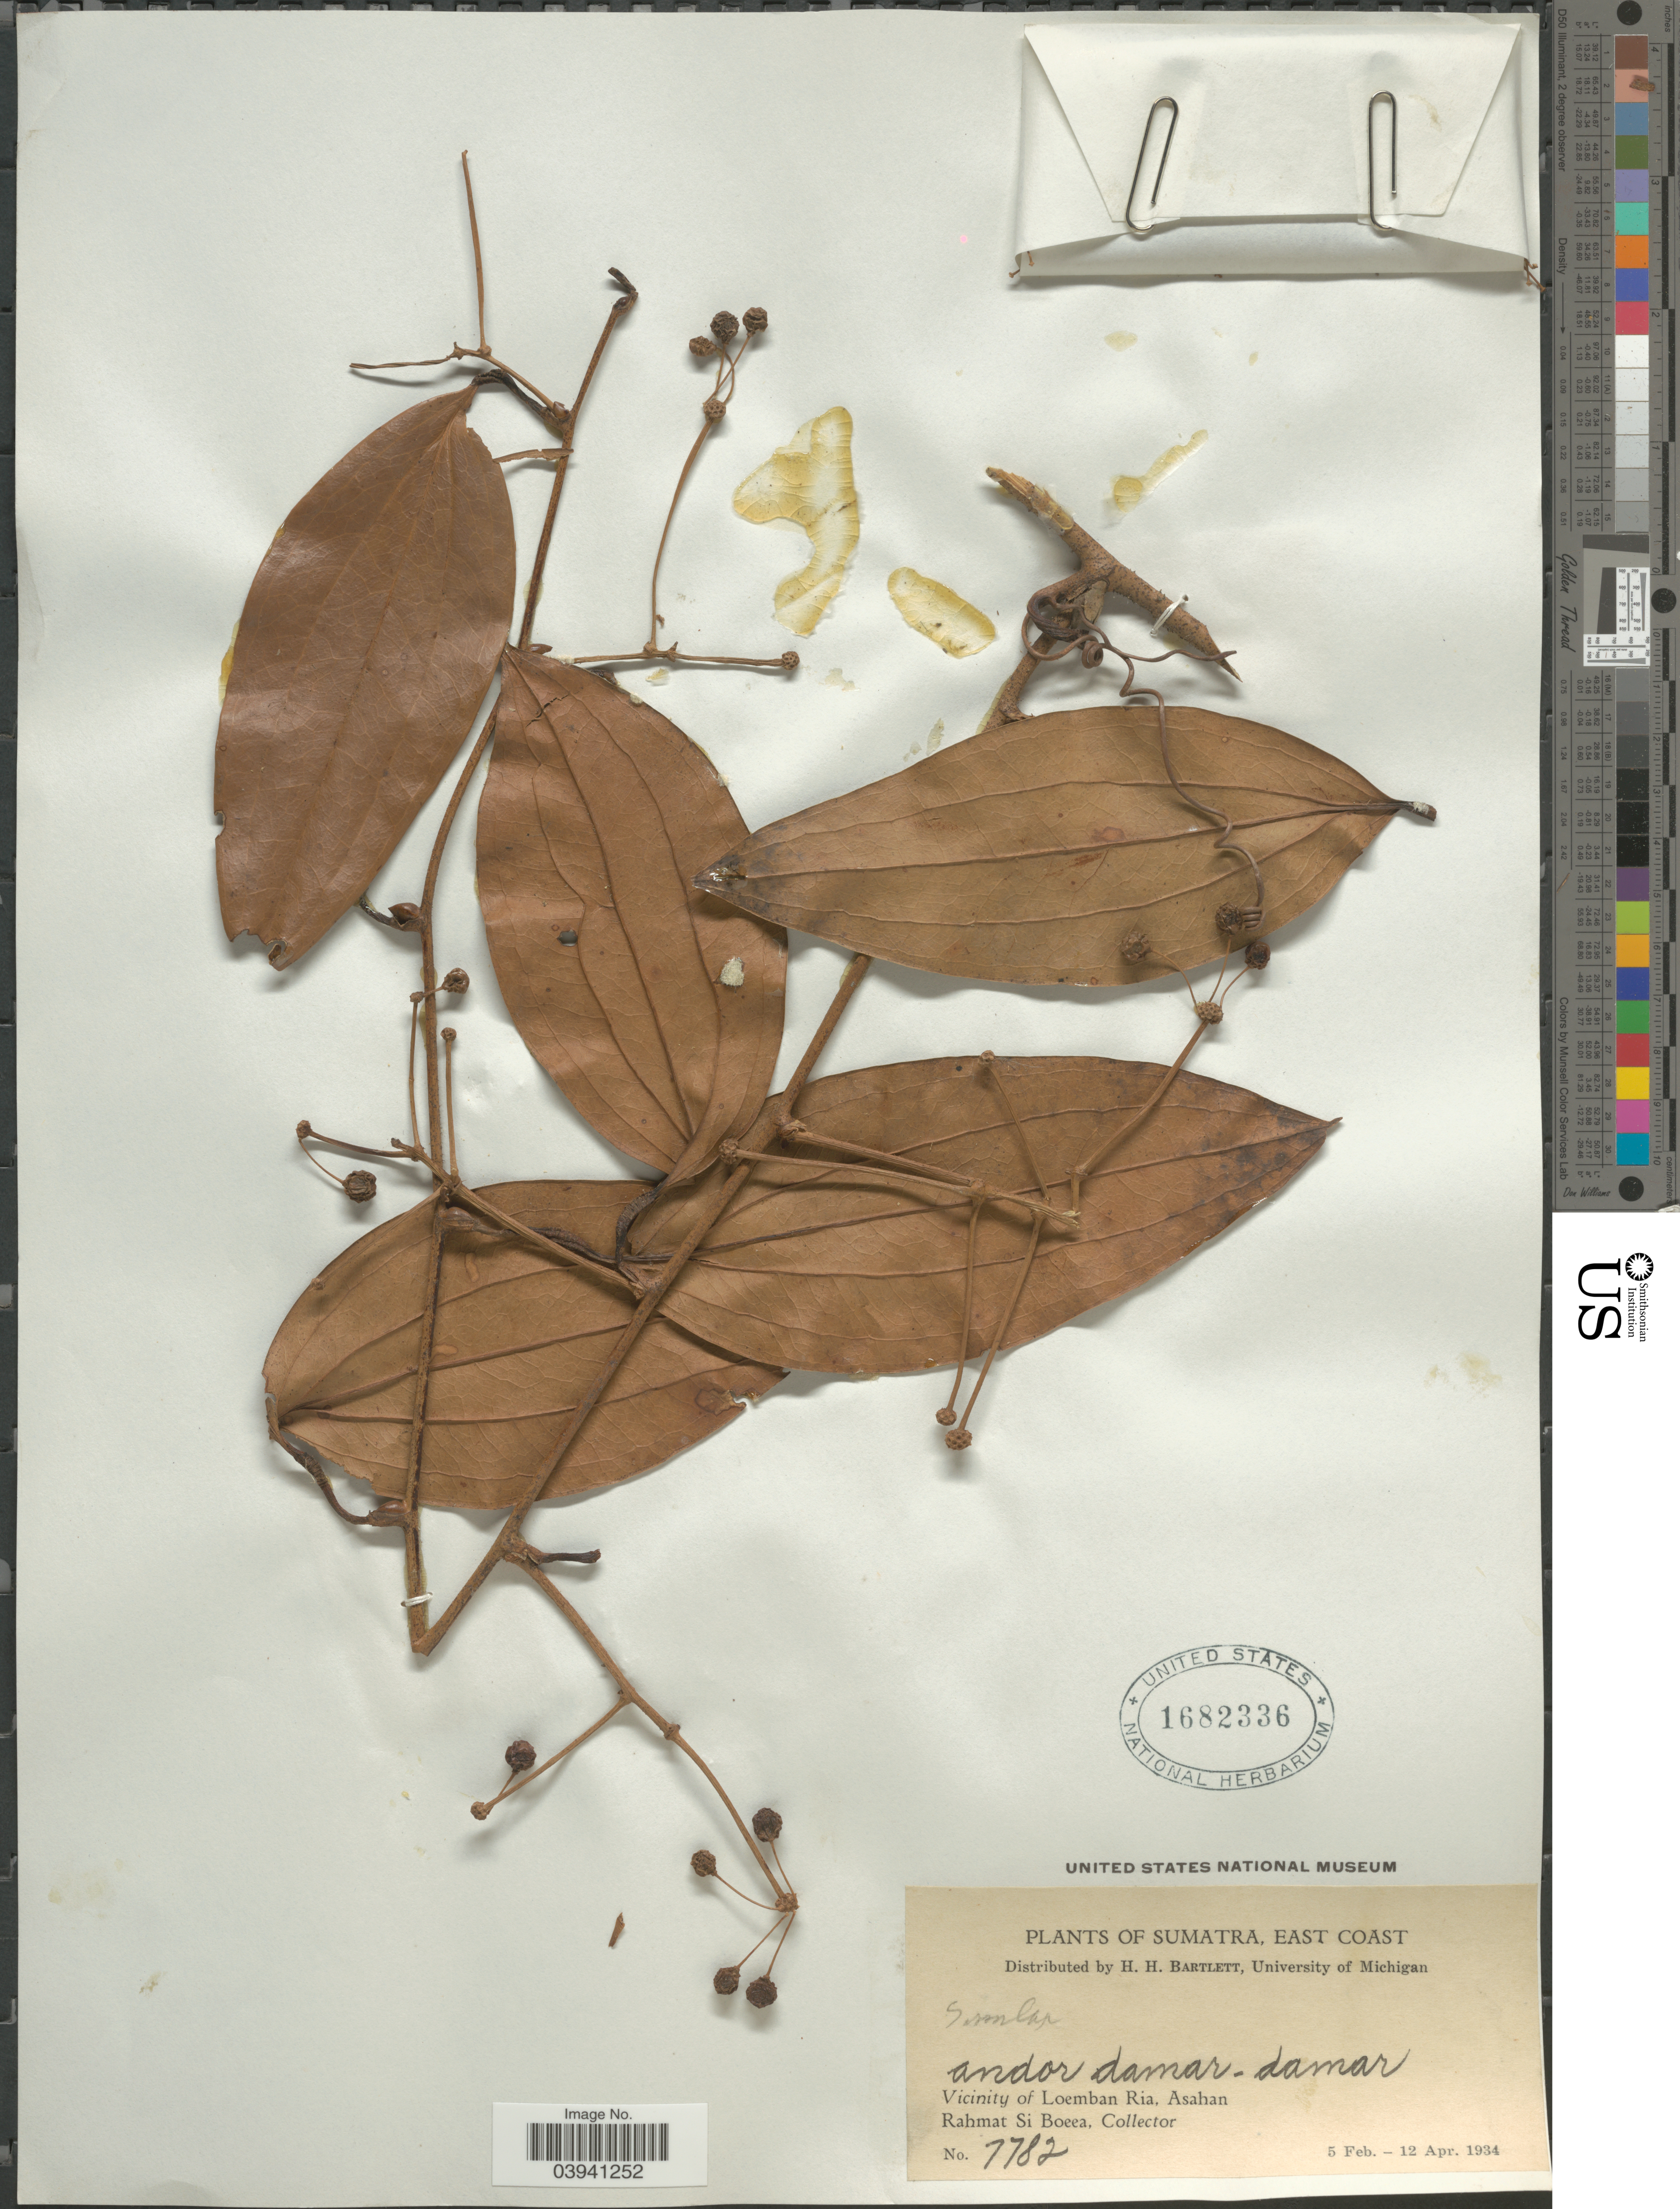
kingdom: Plantae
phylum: Tracheophyta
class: Liliopsida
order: Liliales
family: Smilacaceae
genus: Smilax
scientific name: Smilax sp.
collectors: Rahmat Si Boeea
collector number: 7782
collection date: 1934-02-05/1934-04-12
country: Indonesia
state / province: Sumatra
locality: East Coast. Vicinity of Loemban Ria, Asahan.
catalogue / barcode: US 1682336